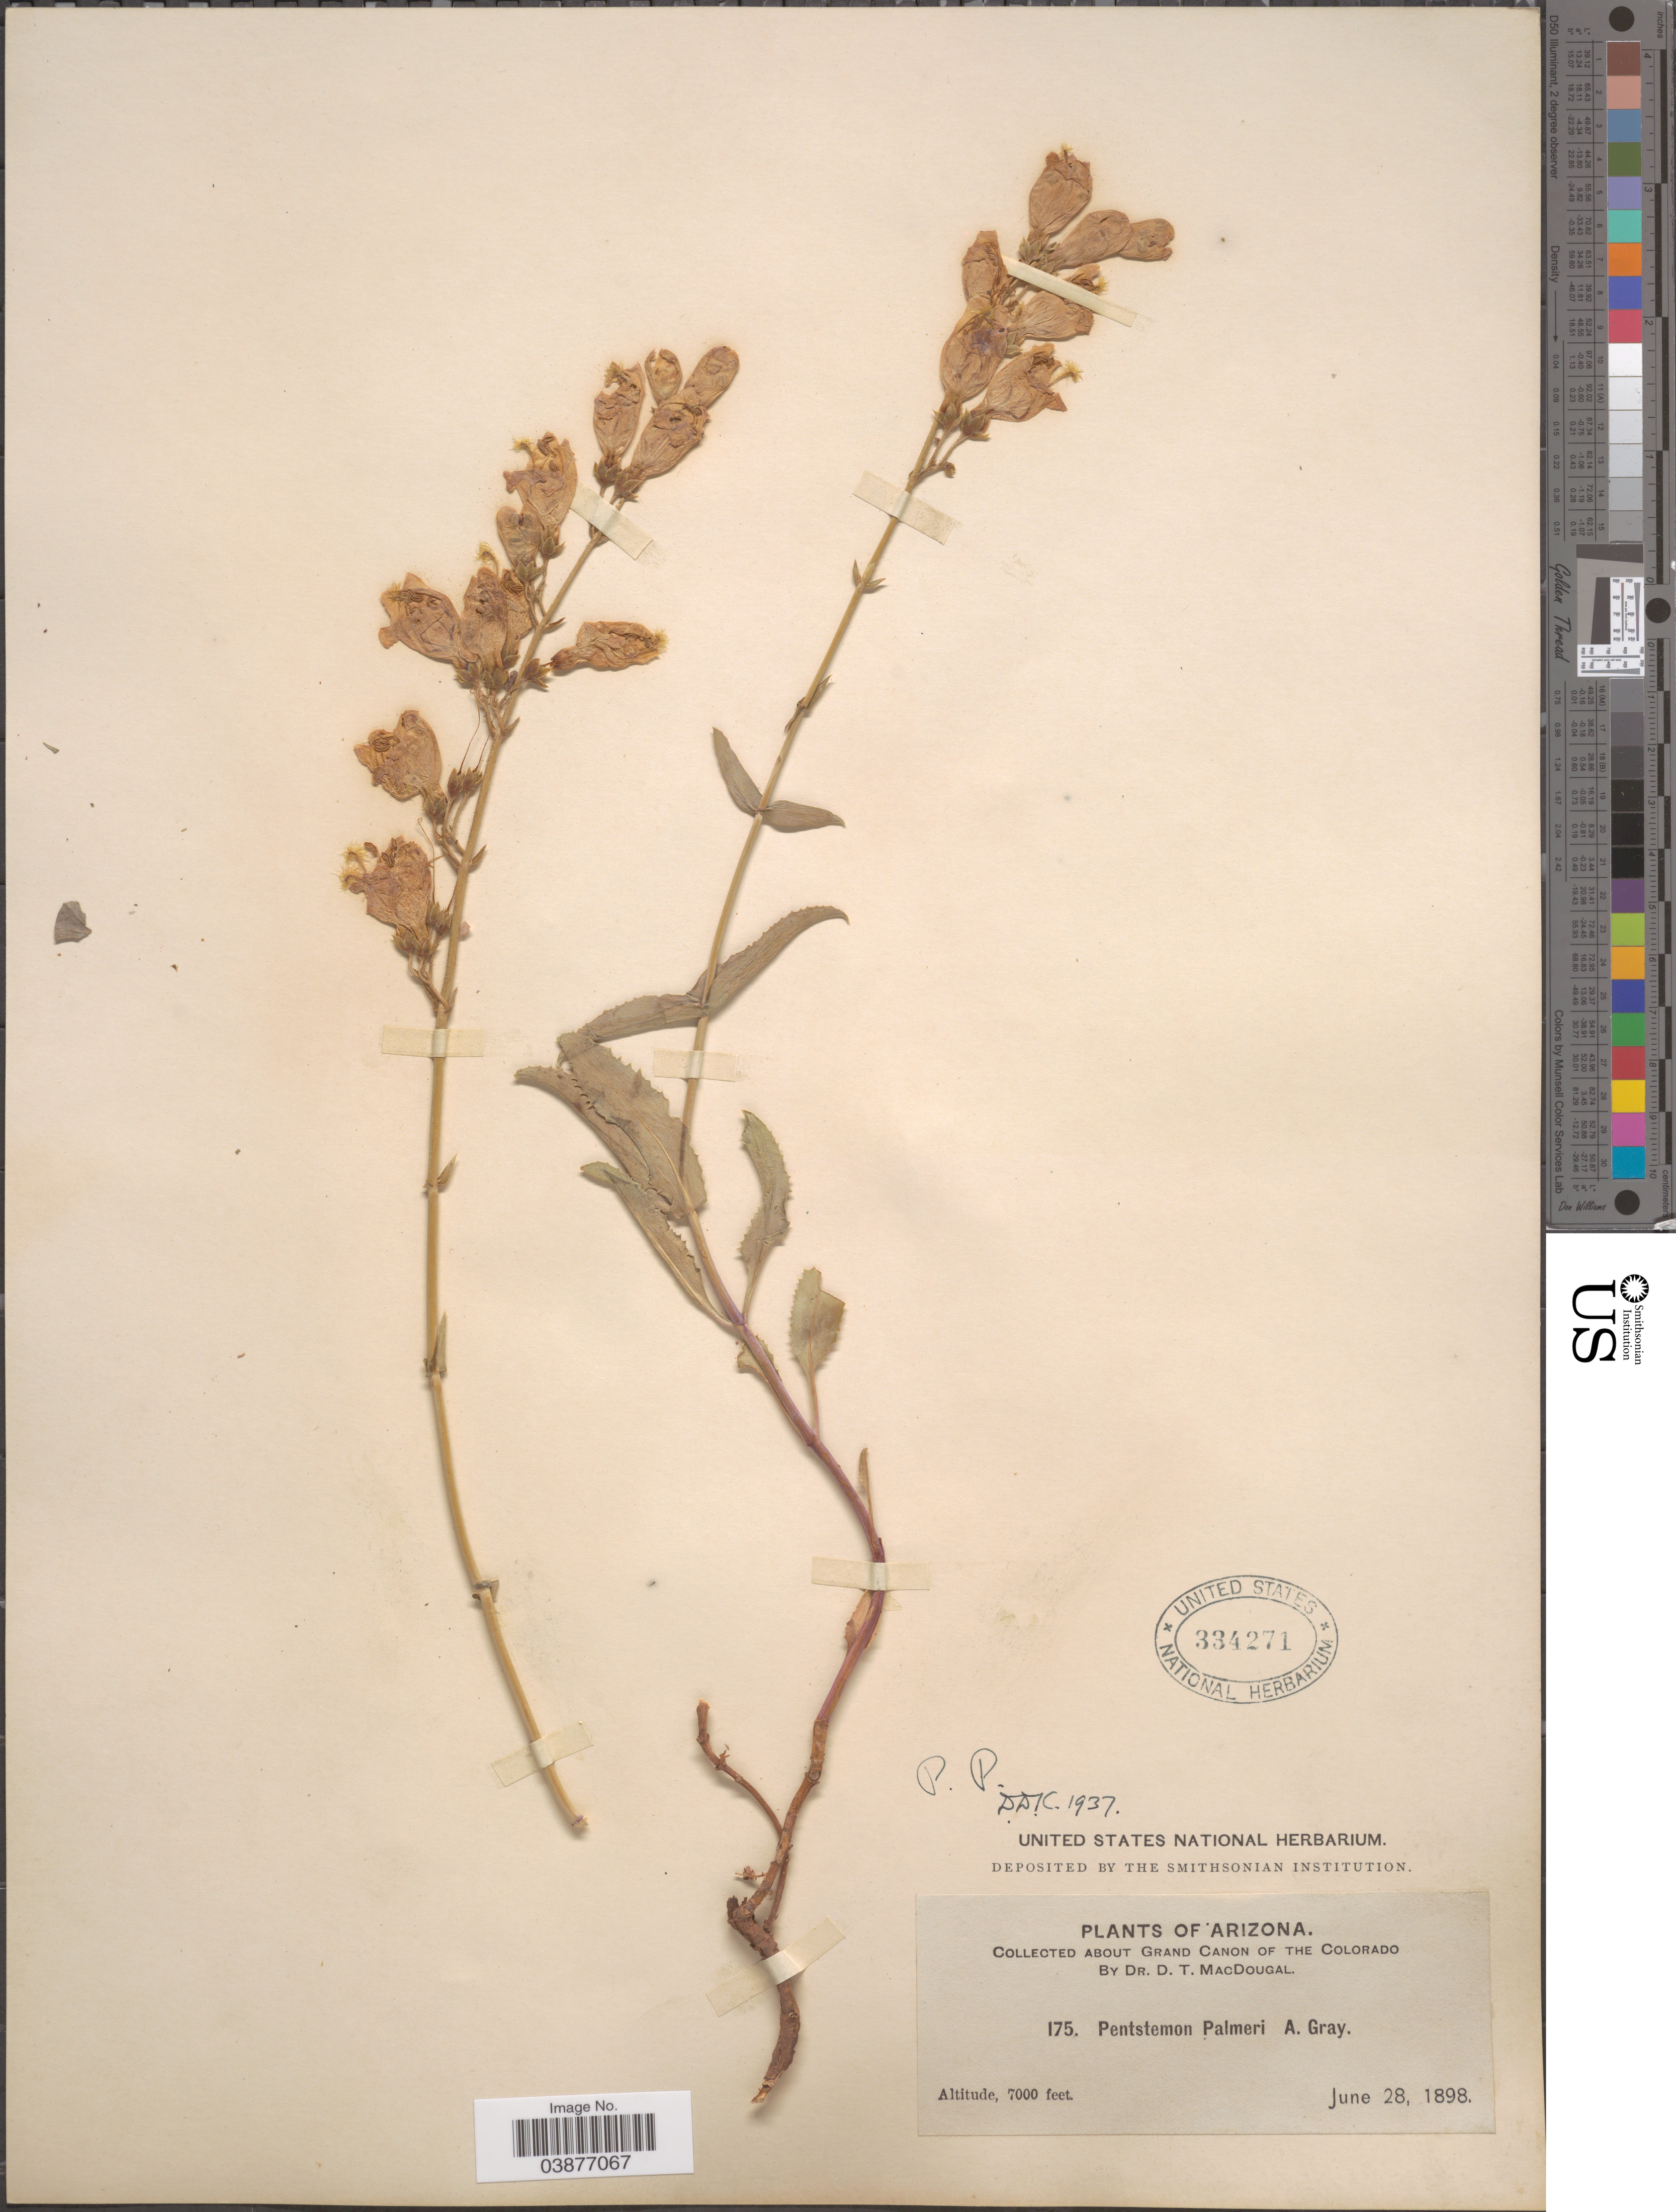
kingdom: Plantae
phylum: Tracheophyta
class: Magnoliopsida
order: Lamiales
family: Plantaginaceae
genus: Penstemon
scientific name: Penstemon palmeri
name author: A. Gray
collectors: D. T. MacDougal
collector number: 175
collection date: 1898-06-28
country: United States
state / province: Arizona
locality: About Grand Canon of the Colorado.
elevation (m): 2134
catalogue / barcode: US 334271